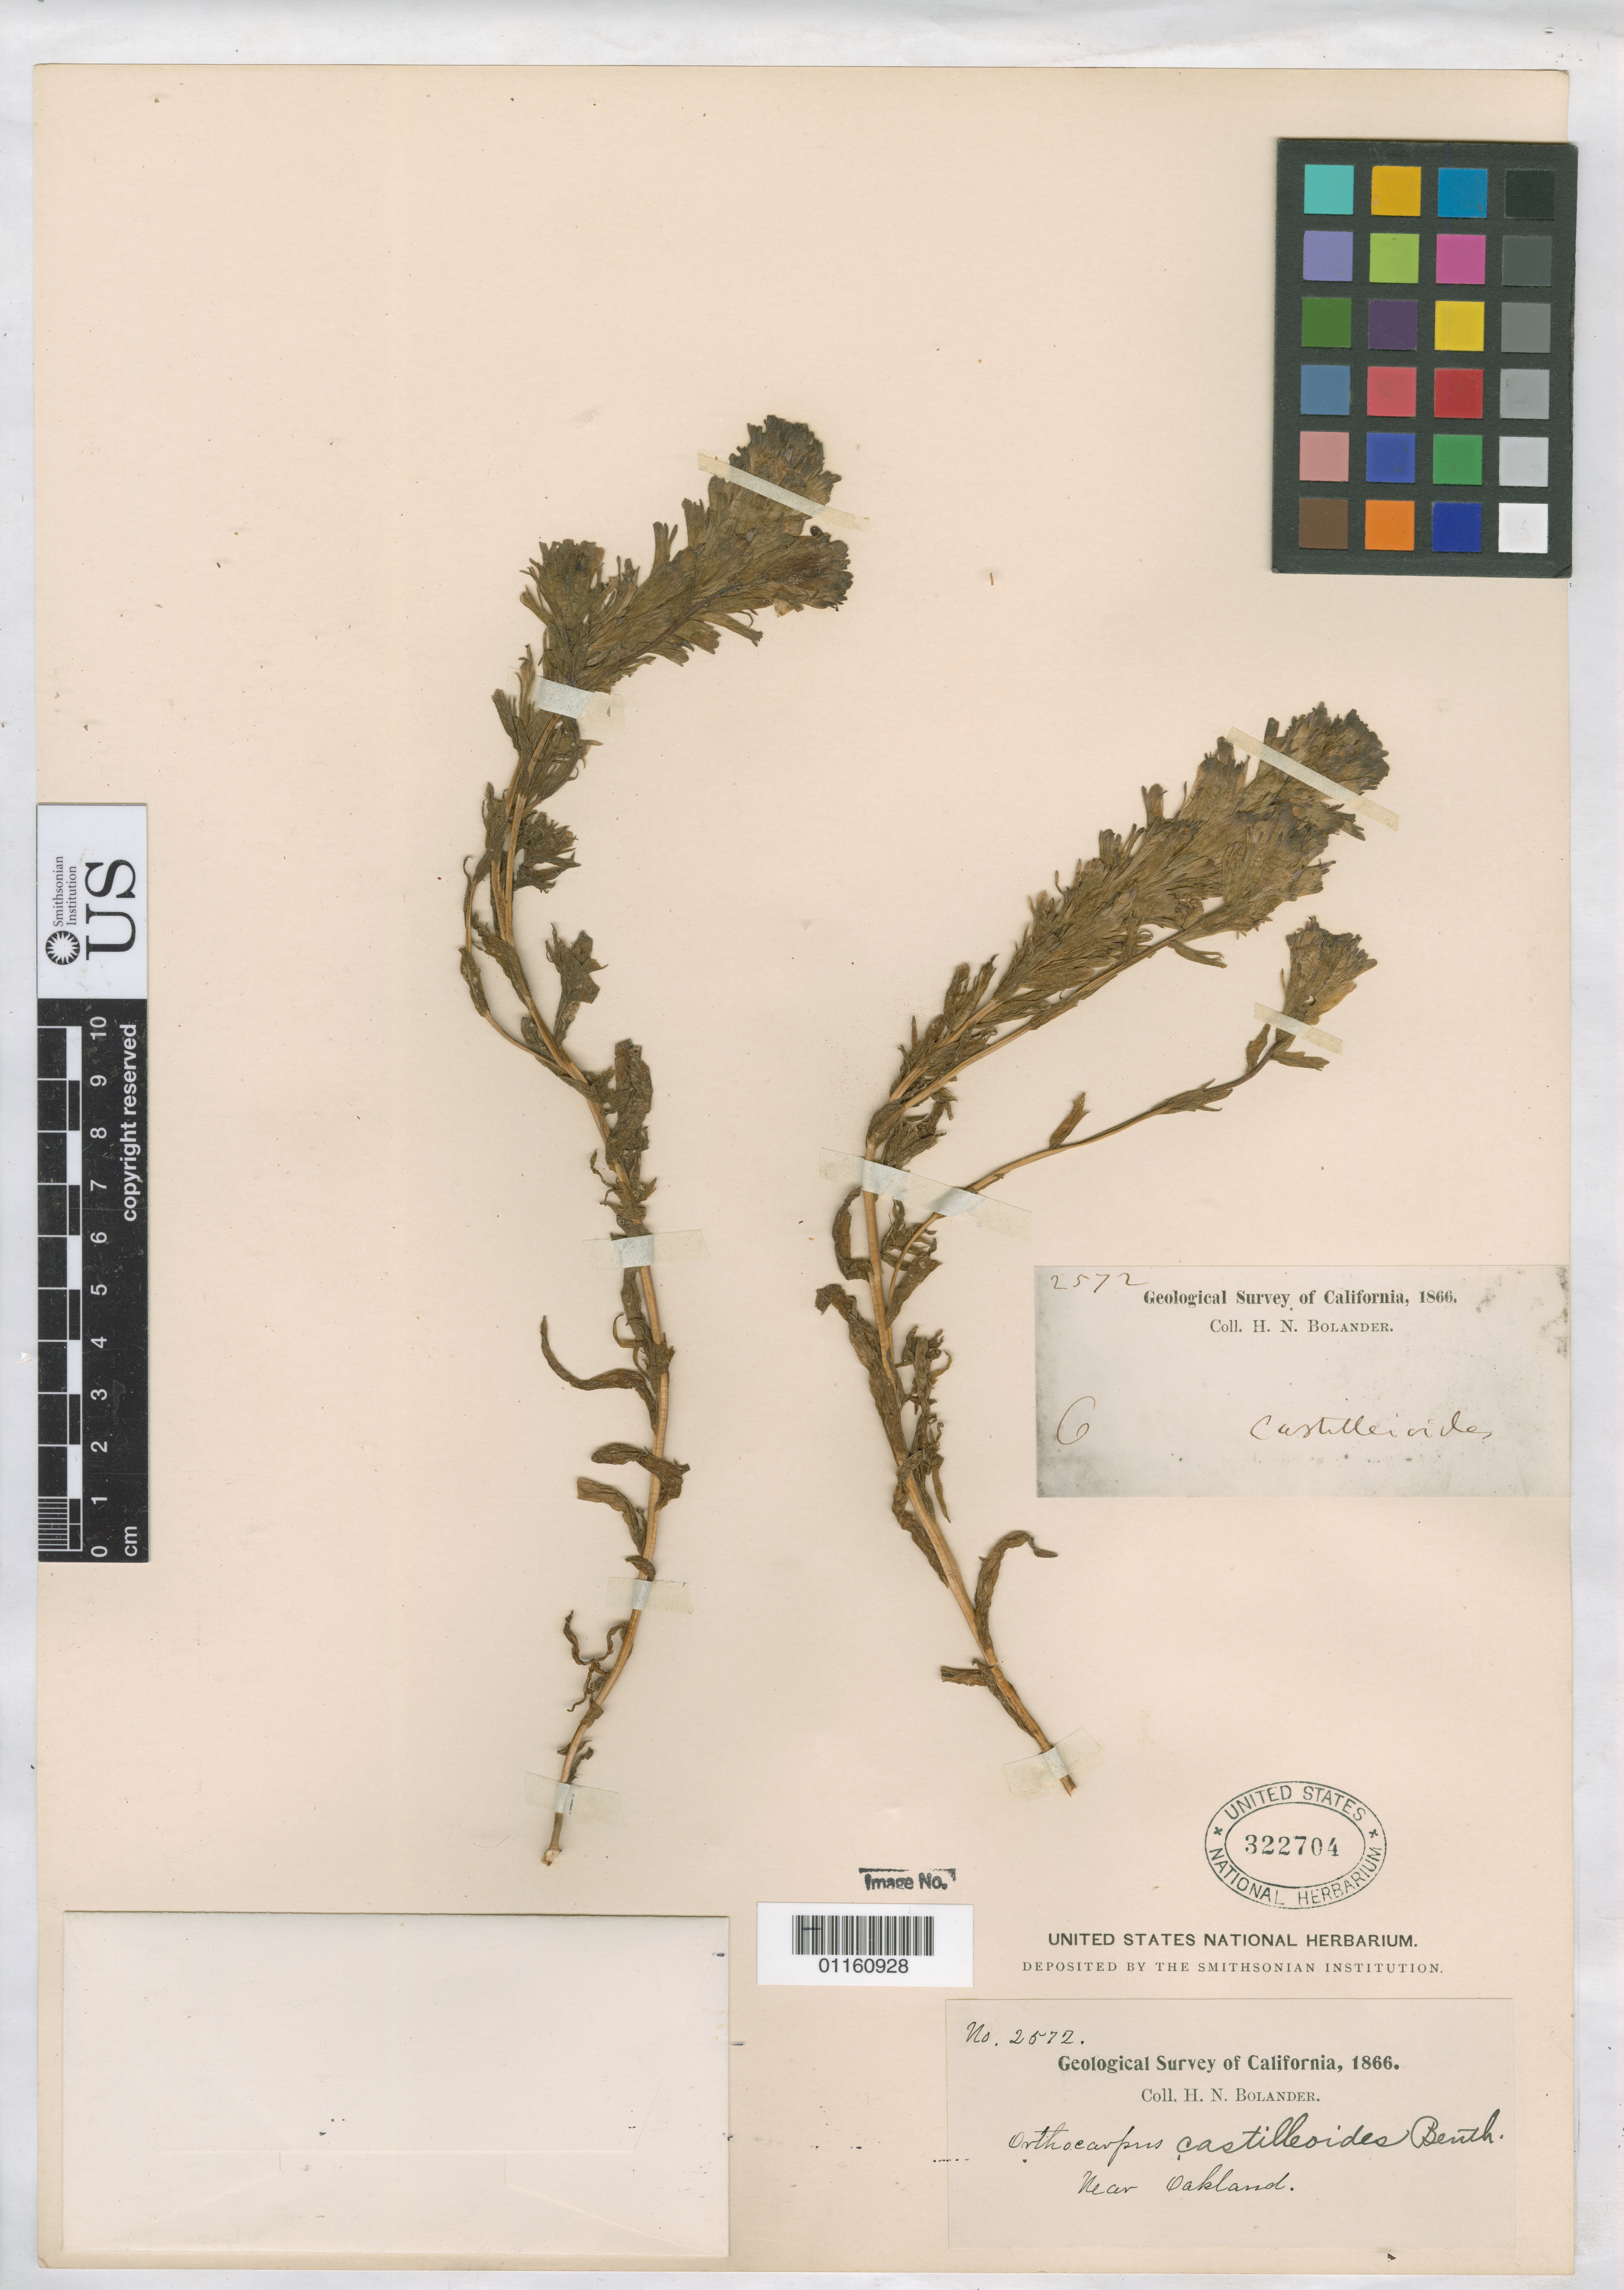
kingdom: Plantae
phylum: Tracheophyta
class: Magnoliopsida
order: Lamiales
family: Orobanchaceae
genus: Orthocarpus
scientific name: Orthocarpus castillejoides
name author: Benth.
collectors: H. Bolander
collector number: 2572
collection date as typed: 1866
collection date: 1866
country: United States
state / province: California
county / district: Alameda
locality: near Oakland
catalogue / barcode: US 322704